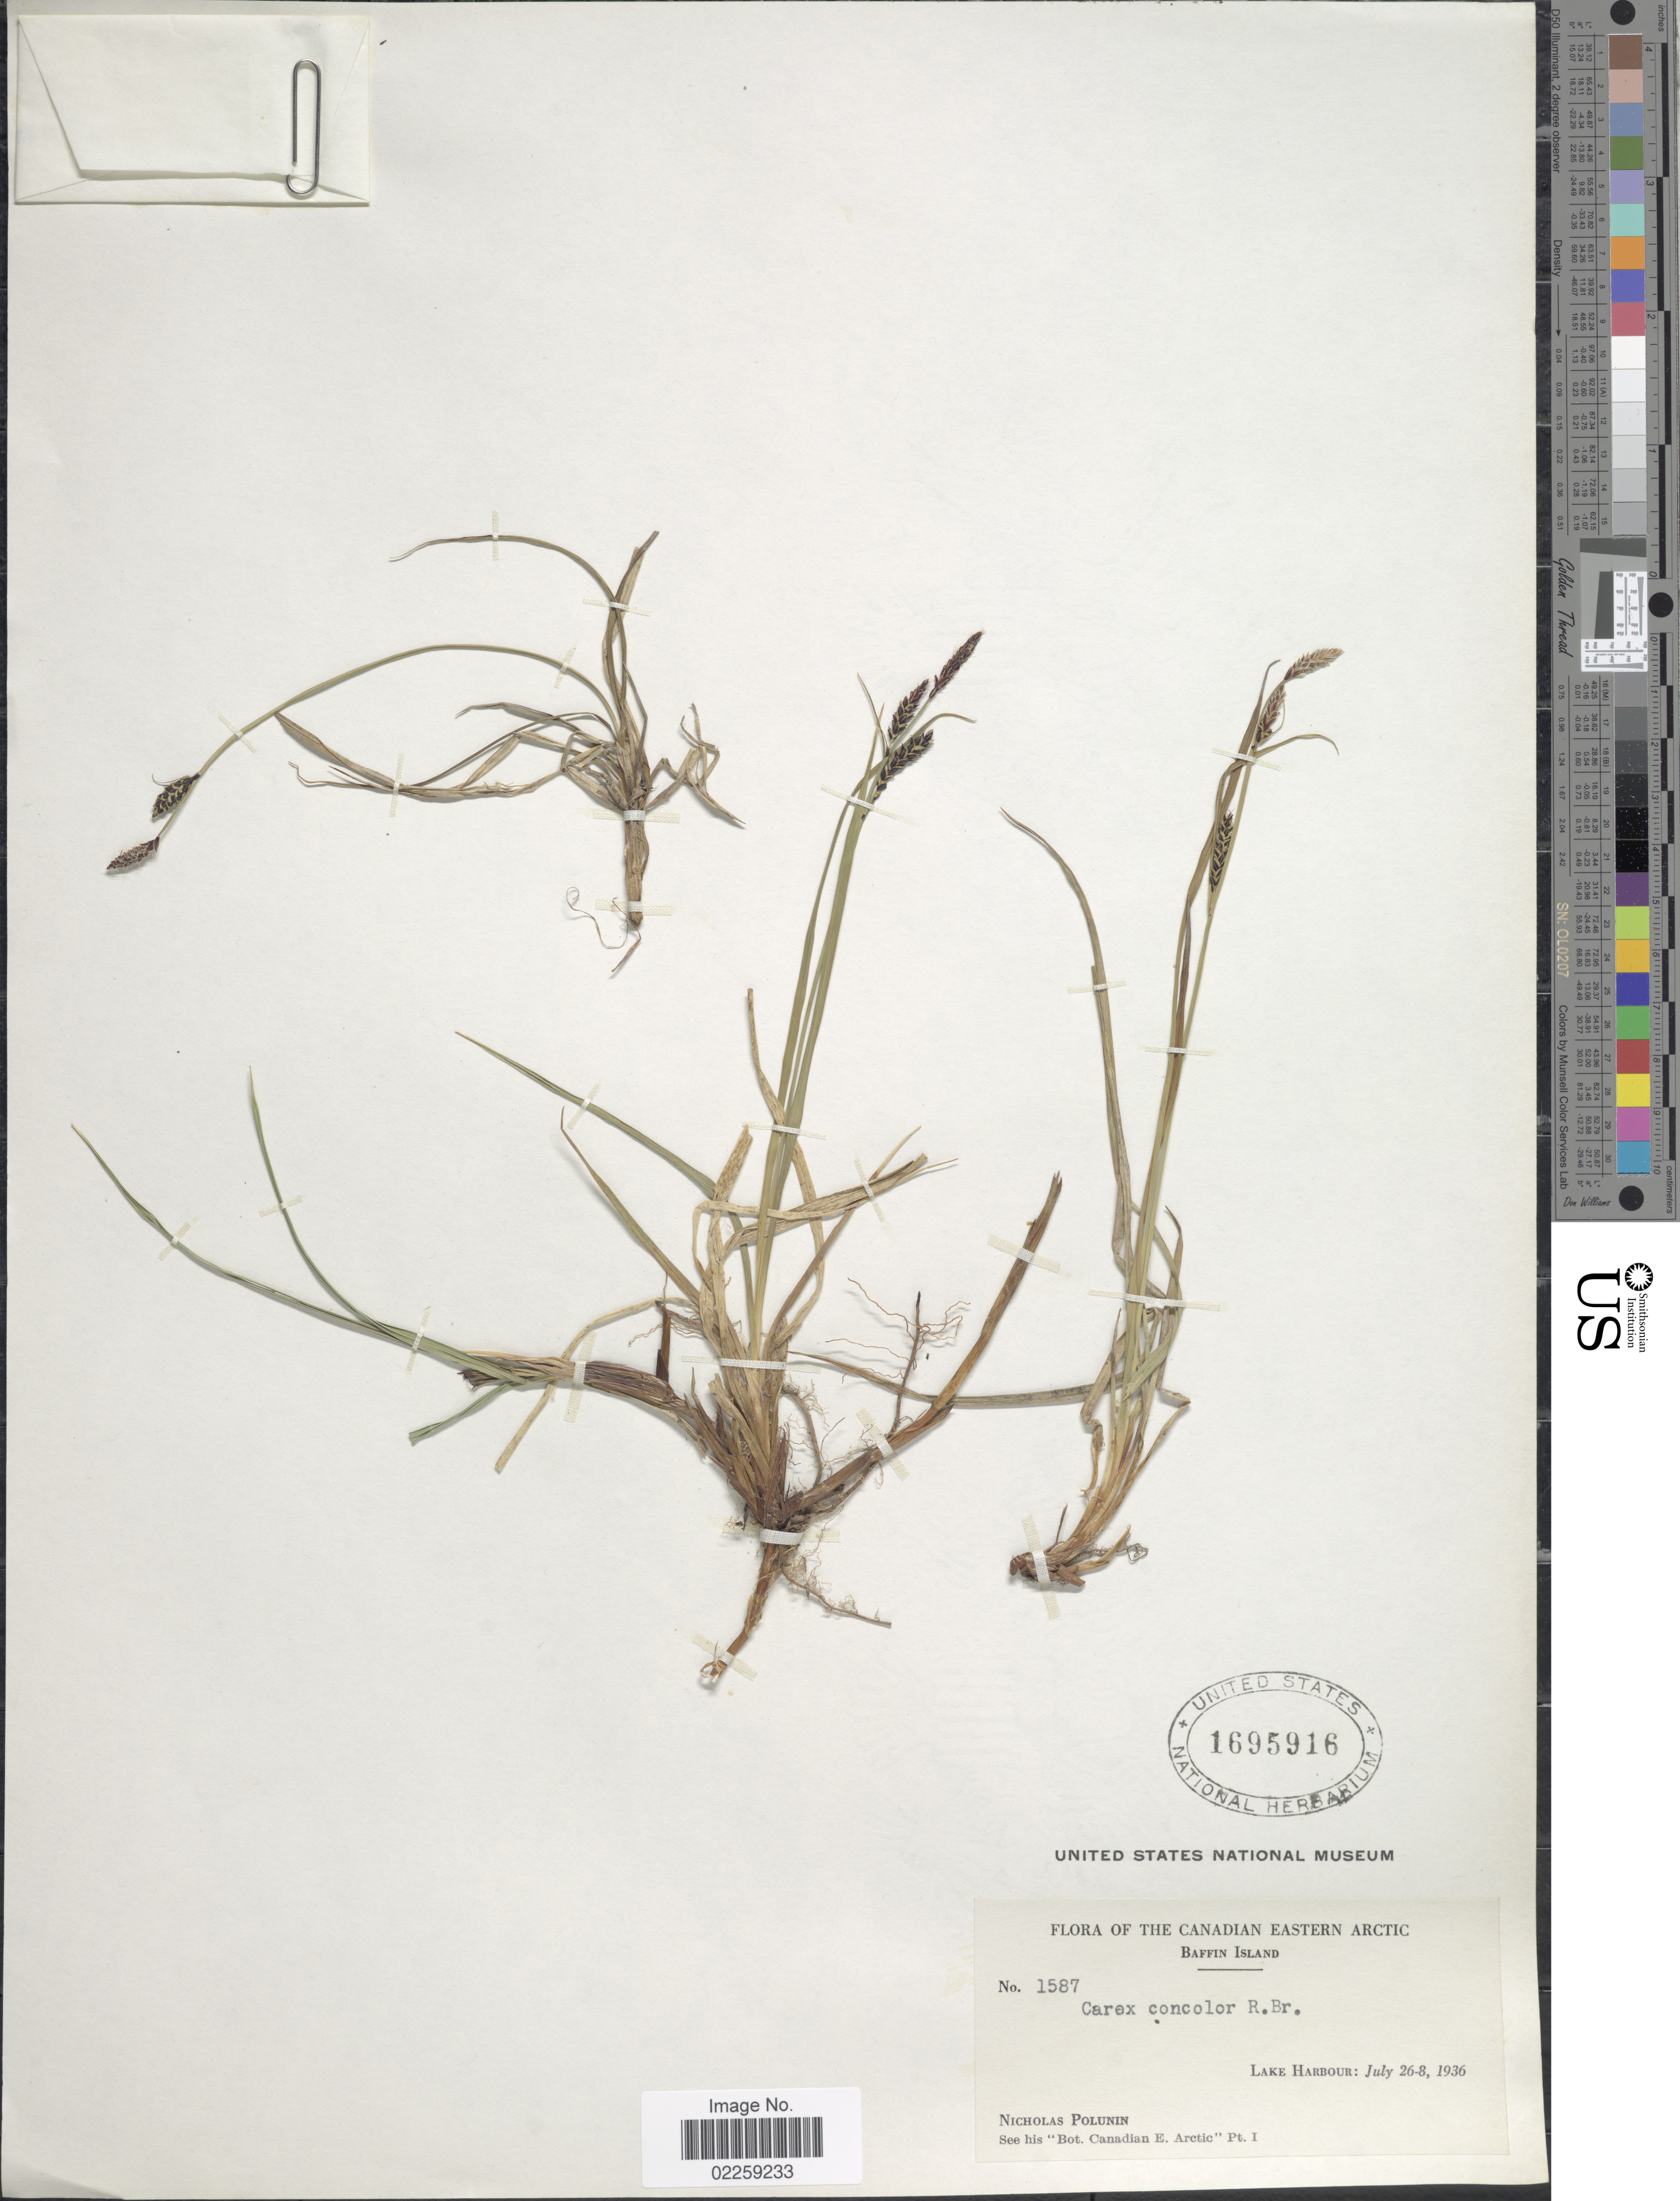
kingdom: Plantae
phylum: Tracheophyta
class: Liliopsida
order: Poales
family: Cyperaceae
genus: Carex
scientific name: Carex bigelowii subsp. bigelowii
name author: Torr. ex Schwein.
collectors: N. V. Polunin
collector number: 1587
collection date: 1936-07-26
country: Canada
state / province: Nunavut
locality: Canadian Eastern Arctic, Baffin Island, Lake Harbour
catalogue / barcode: US 1695916